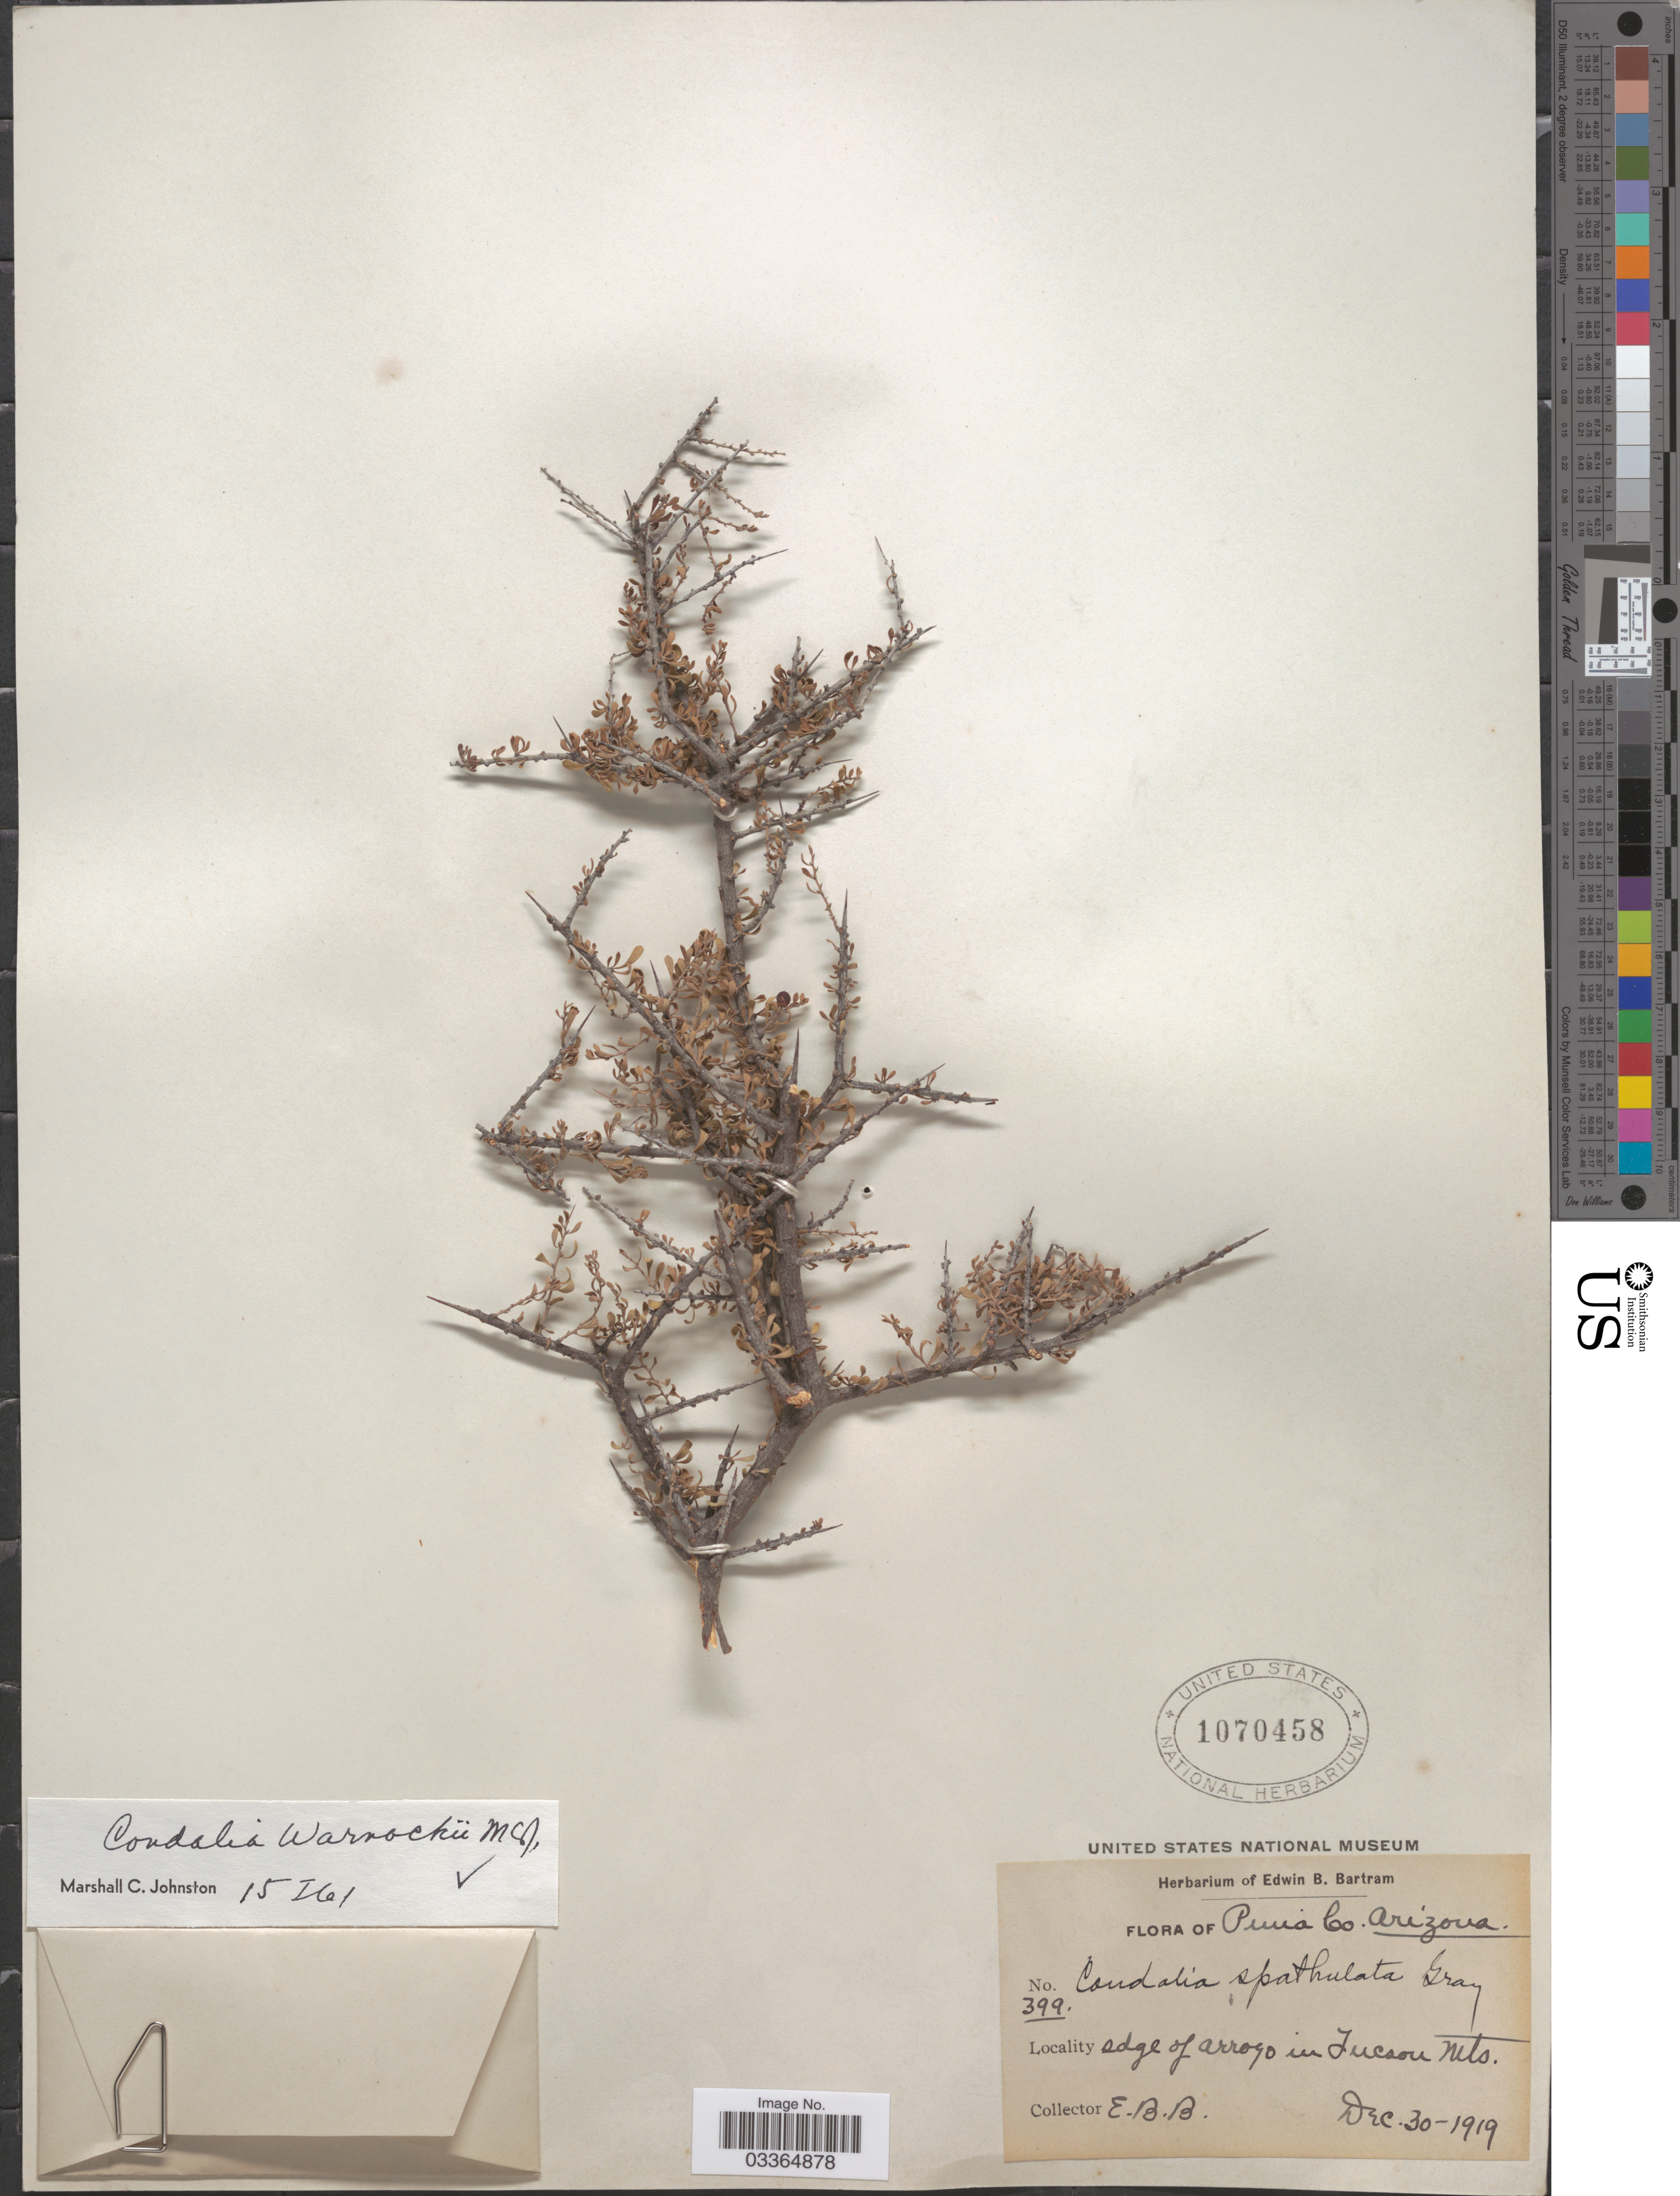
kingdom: Plantae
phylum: Tracheophyta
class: Magnoliopsida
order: Rosales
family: Rhamnaceae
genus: Condalia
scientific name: Condalia warnockii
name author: M.C. Johnst.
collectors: E. B. Bartram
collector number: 399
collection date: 1919-12-30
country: United States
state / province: Arizona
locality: Pima Co. Edge of arroyo in Tucson Mts.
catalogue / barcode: US 1070458